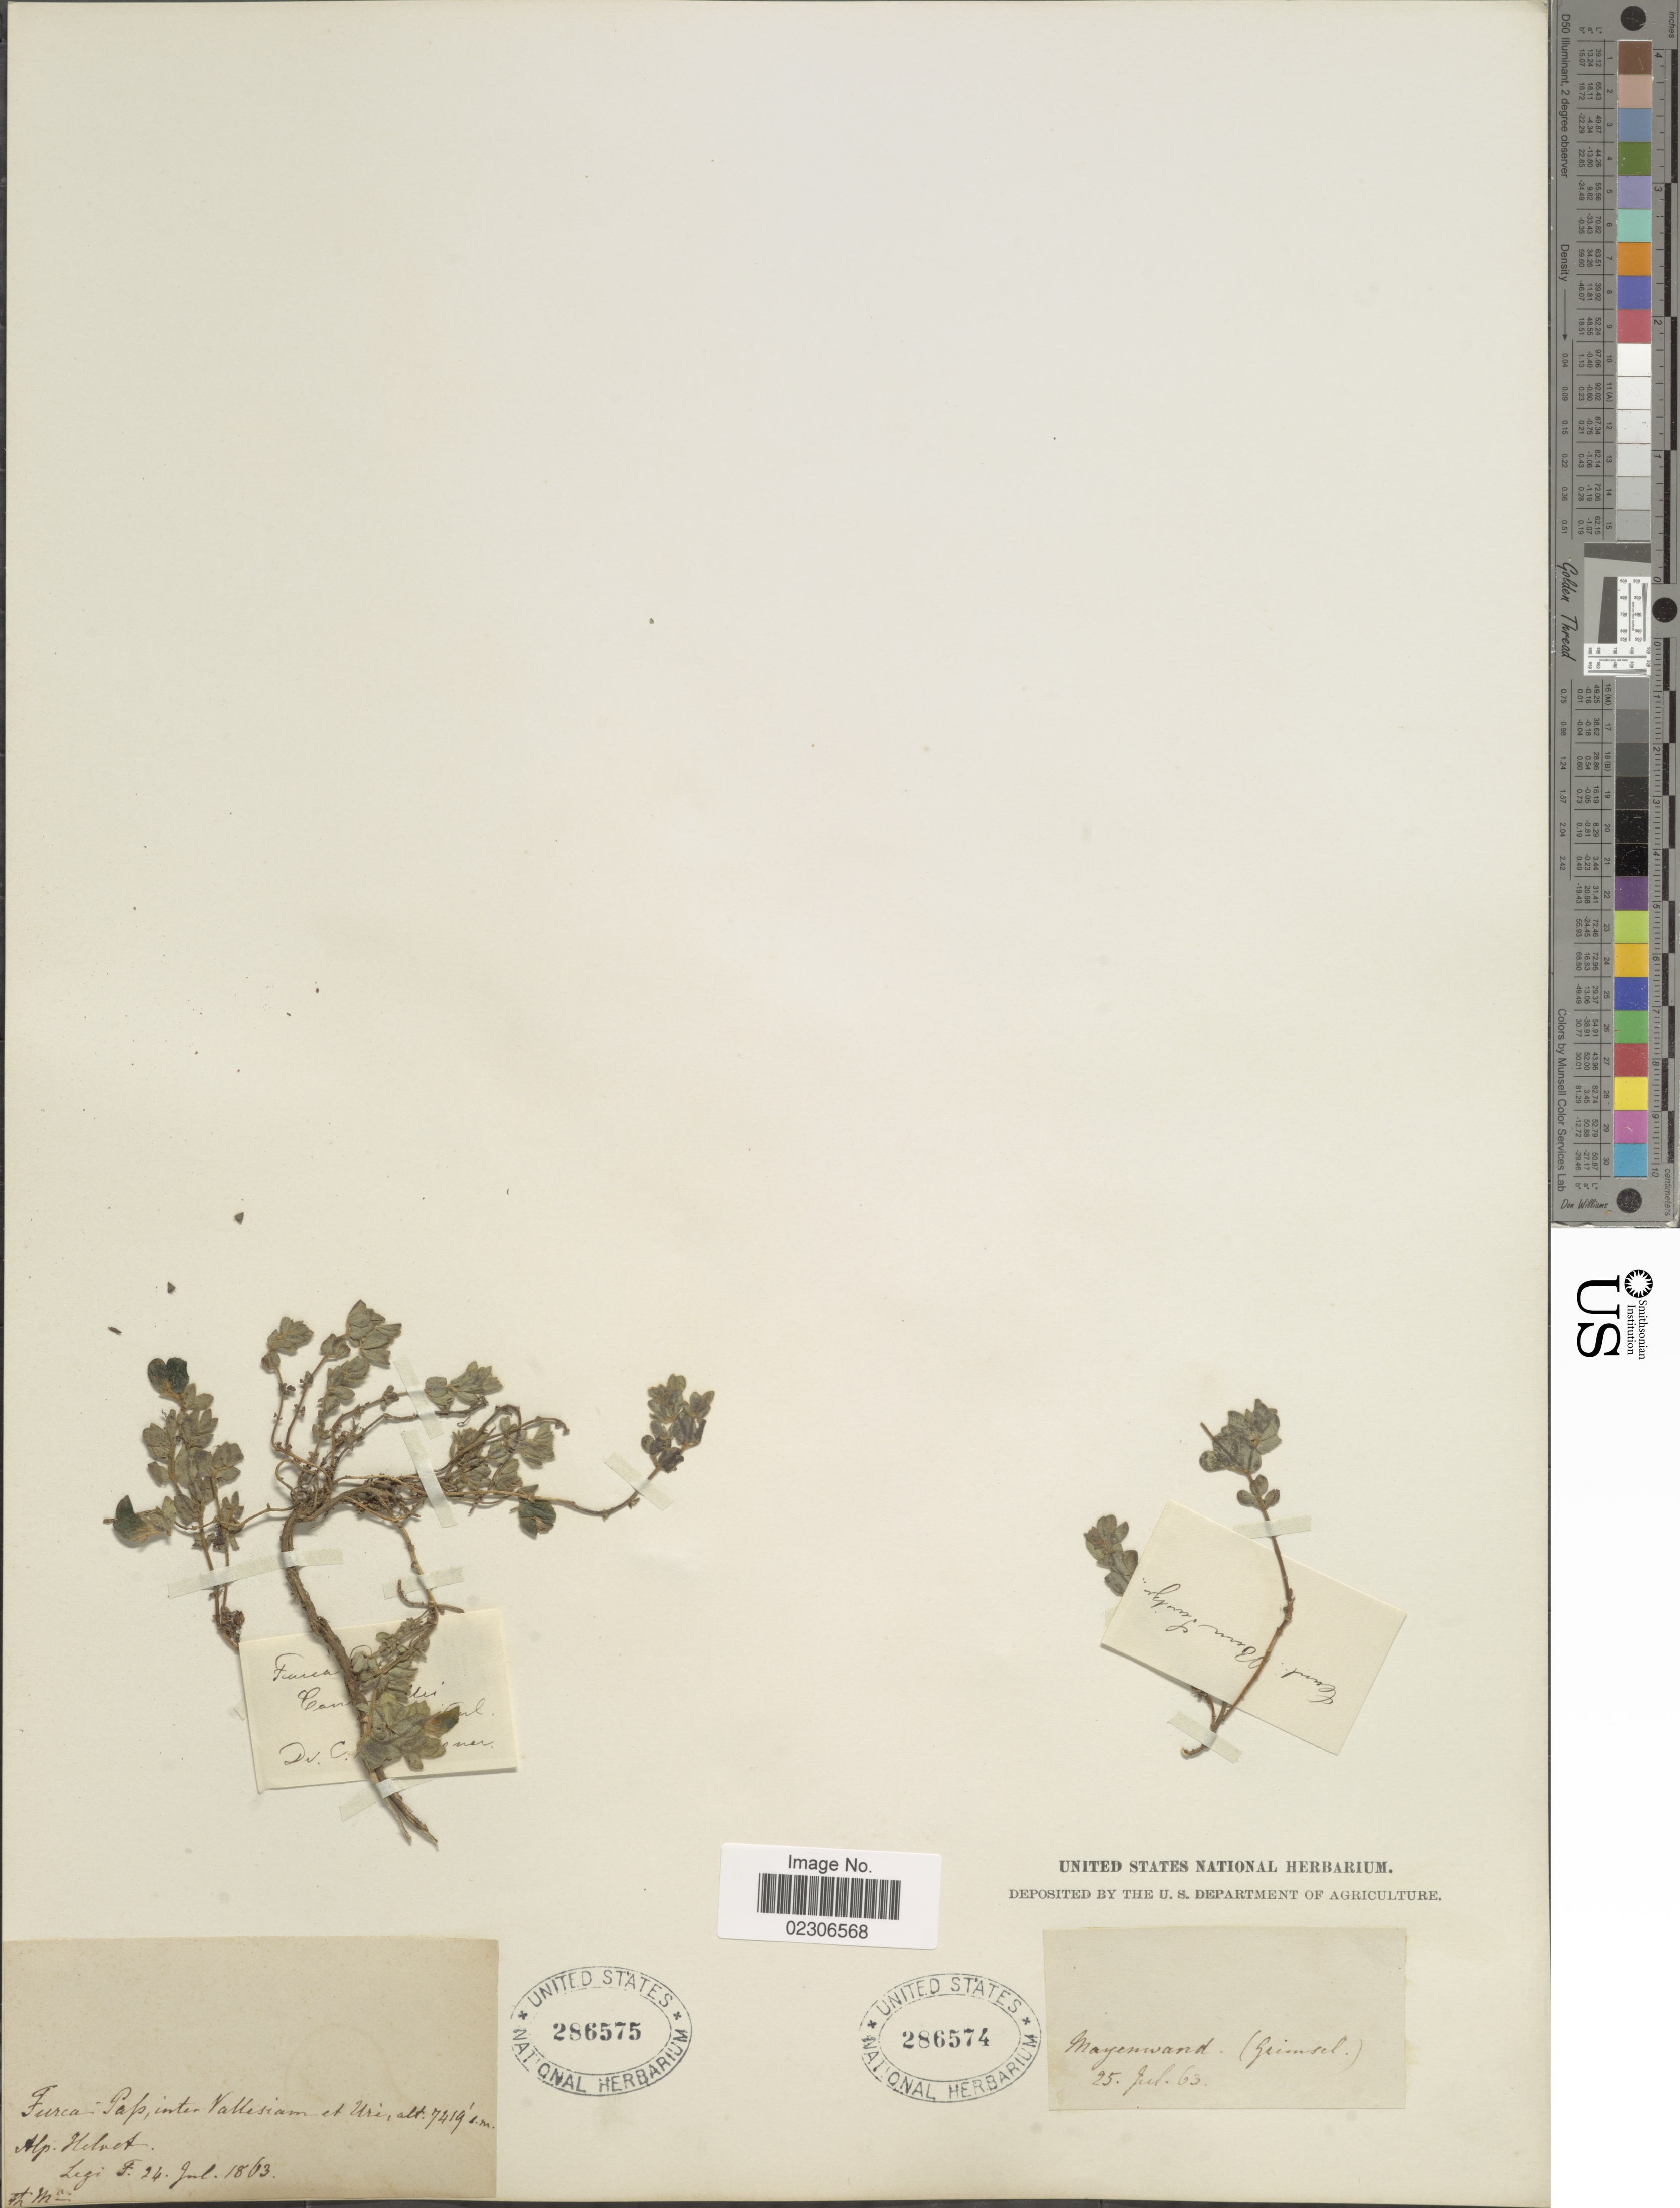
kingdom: Plantae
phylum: Tracheophyta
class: Magnoliopsida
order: Fabales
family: Fabaceae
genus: Lotus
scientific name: Lotus corniculatus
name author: L.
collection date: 1863-07-24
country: Switzerland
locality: Iinter Vallesiam et Uri. Alp. Helvet.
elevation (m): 2261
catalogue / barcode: US 286575-2